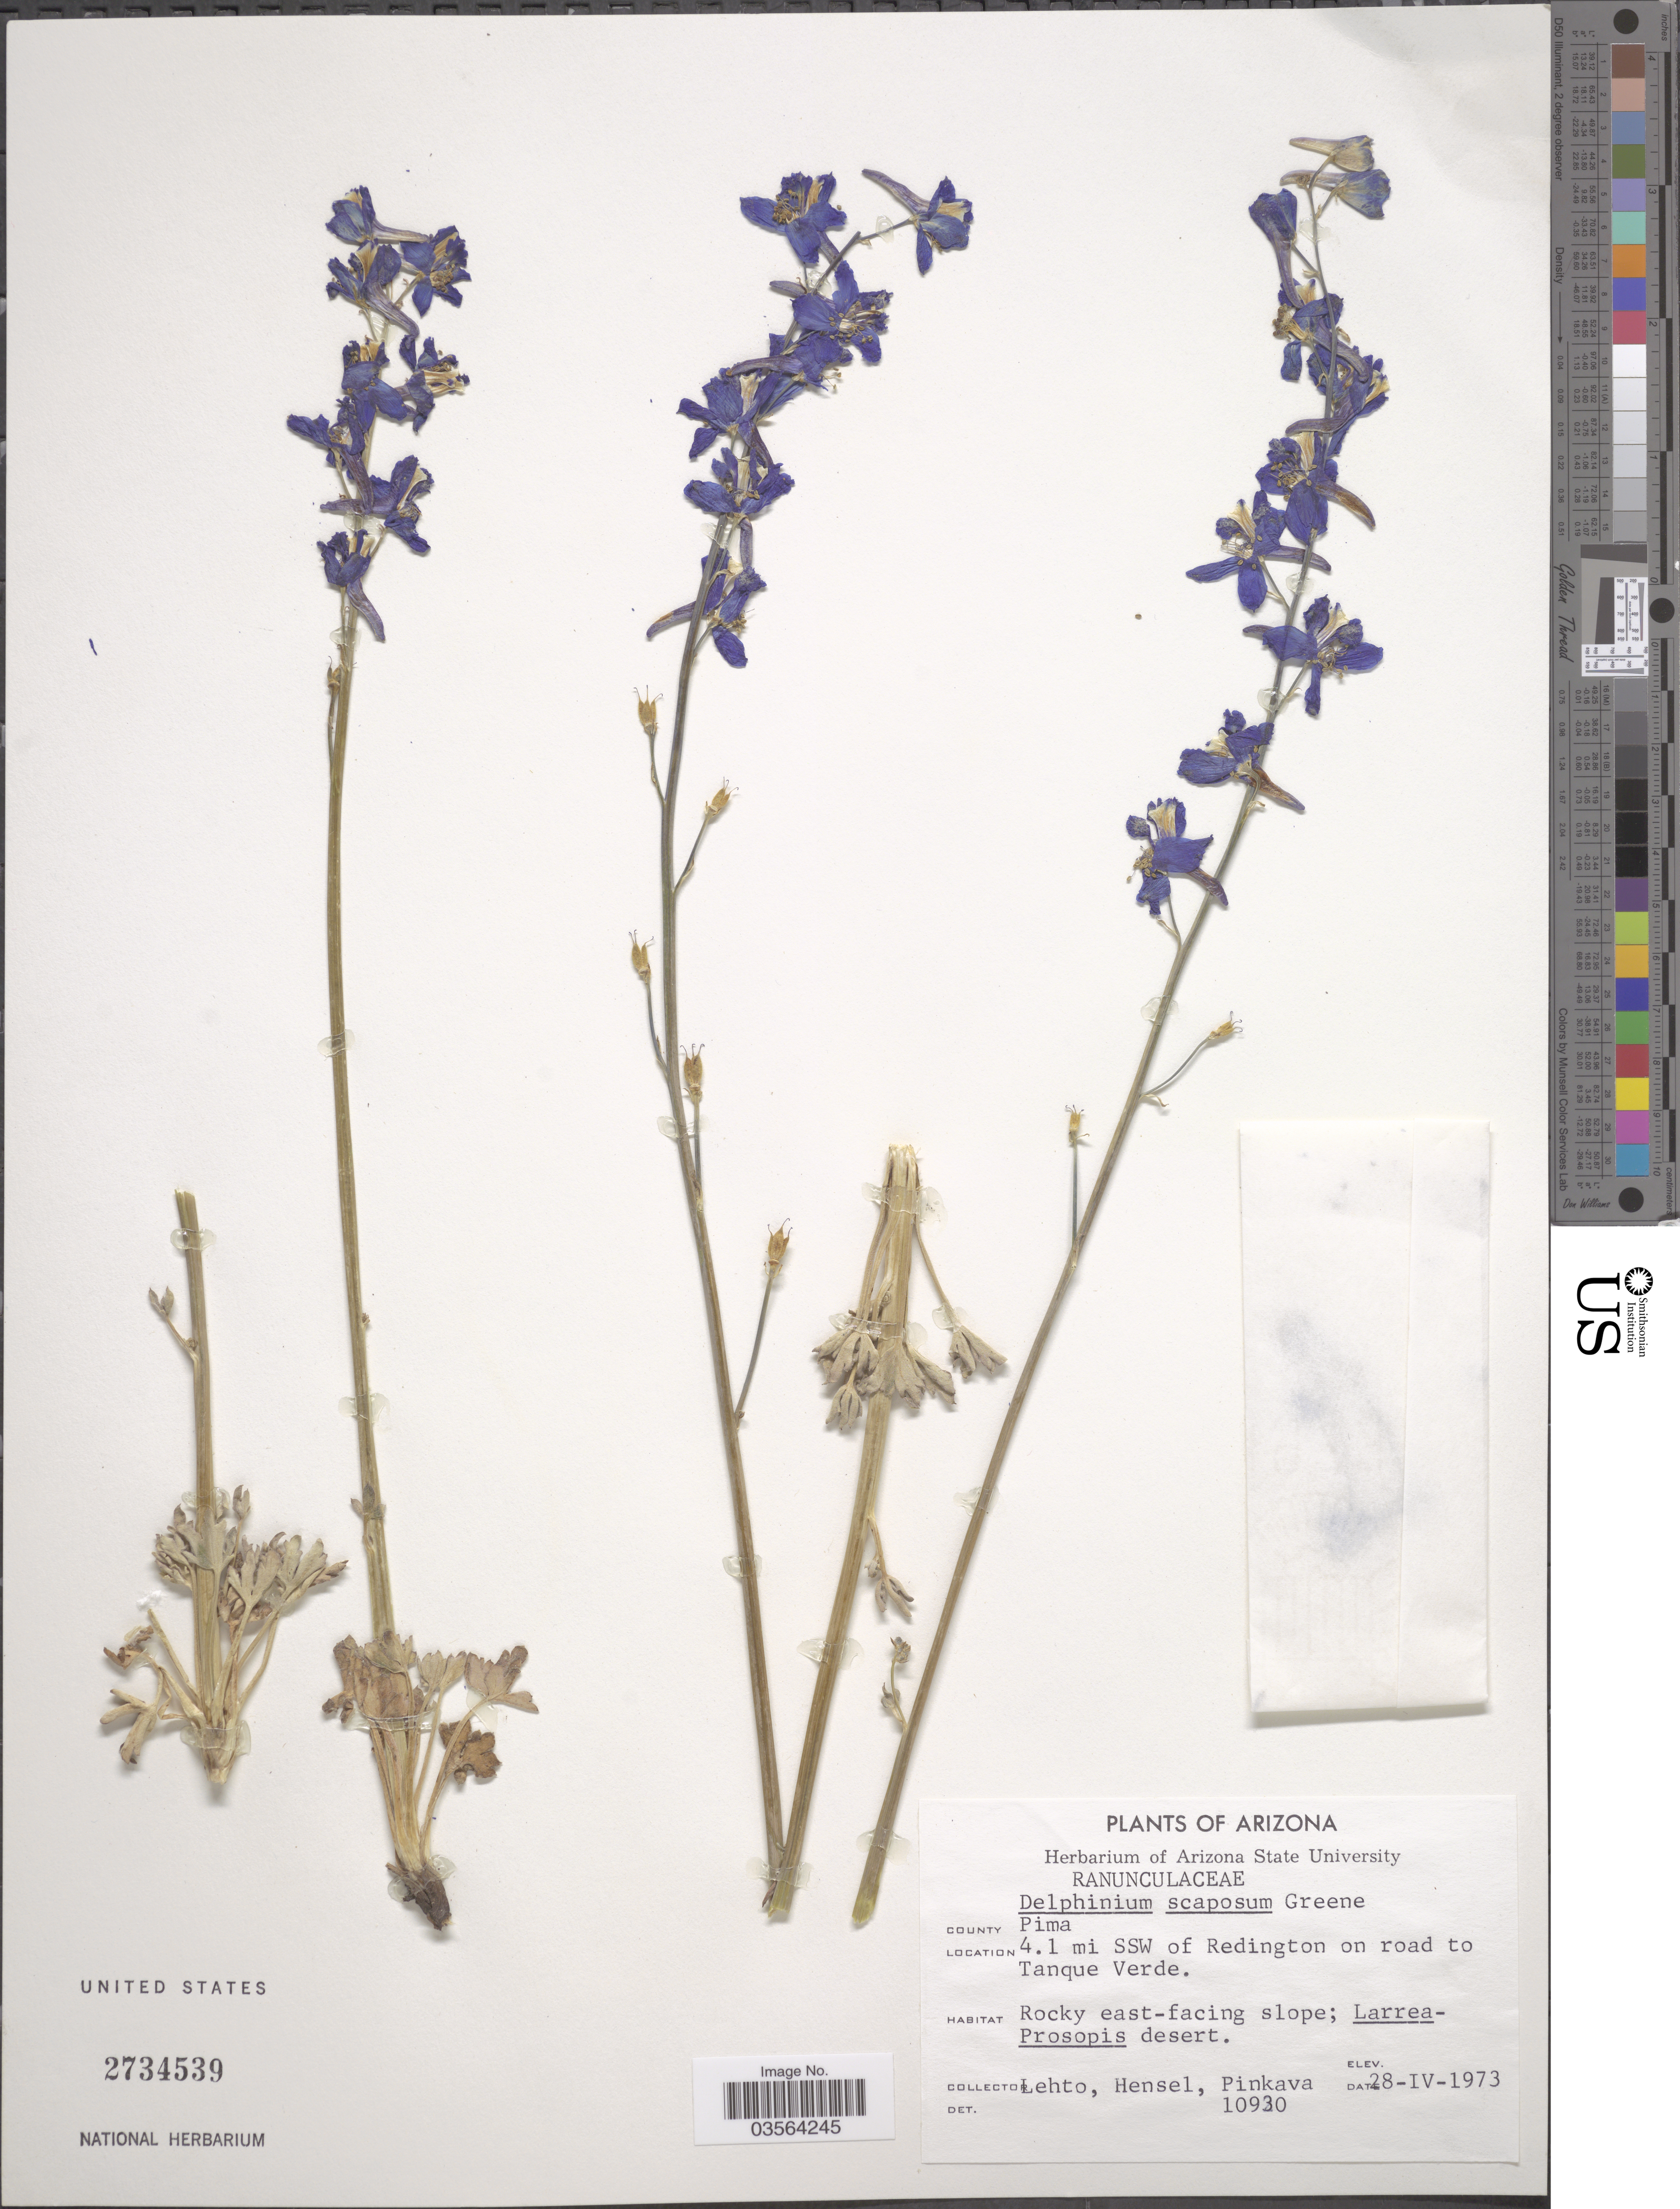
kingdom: Plantae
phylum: Tracheophyta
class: Magnoliopsida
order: Ranunculales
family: Ranunculaceae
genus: Delphinium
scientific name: Delphinium scaposum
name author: Greene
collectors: -. Lehto, -. Hensel & -. Pinkava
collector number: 10930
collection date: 1973-04-28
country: United States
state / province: Arizona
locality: County Pima. 4.1 mi SSW of Redington on road to Tanque Verde.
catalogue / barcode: US 2734539